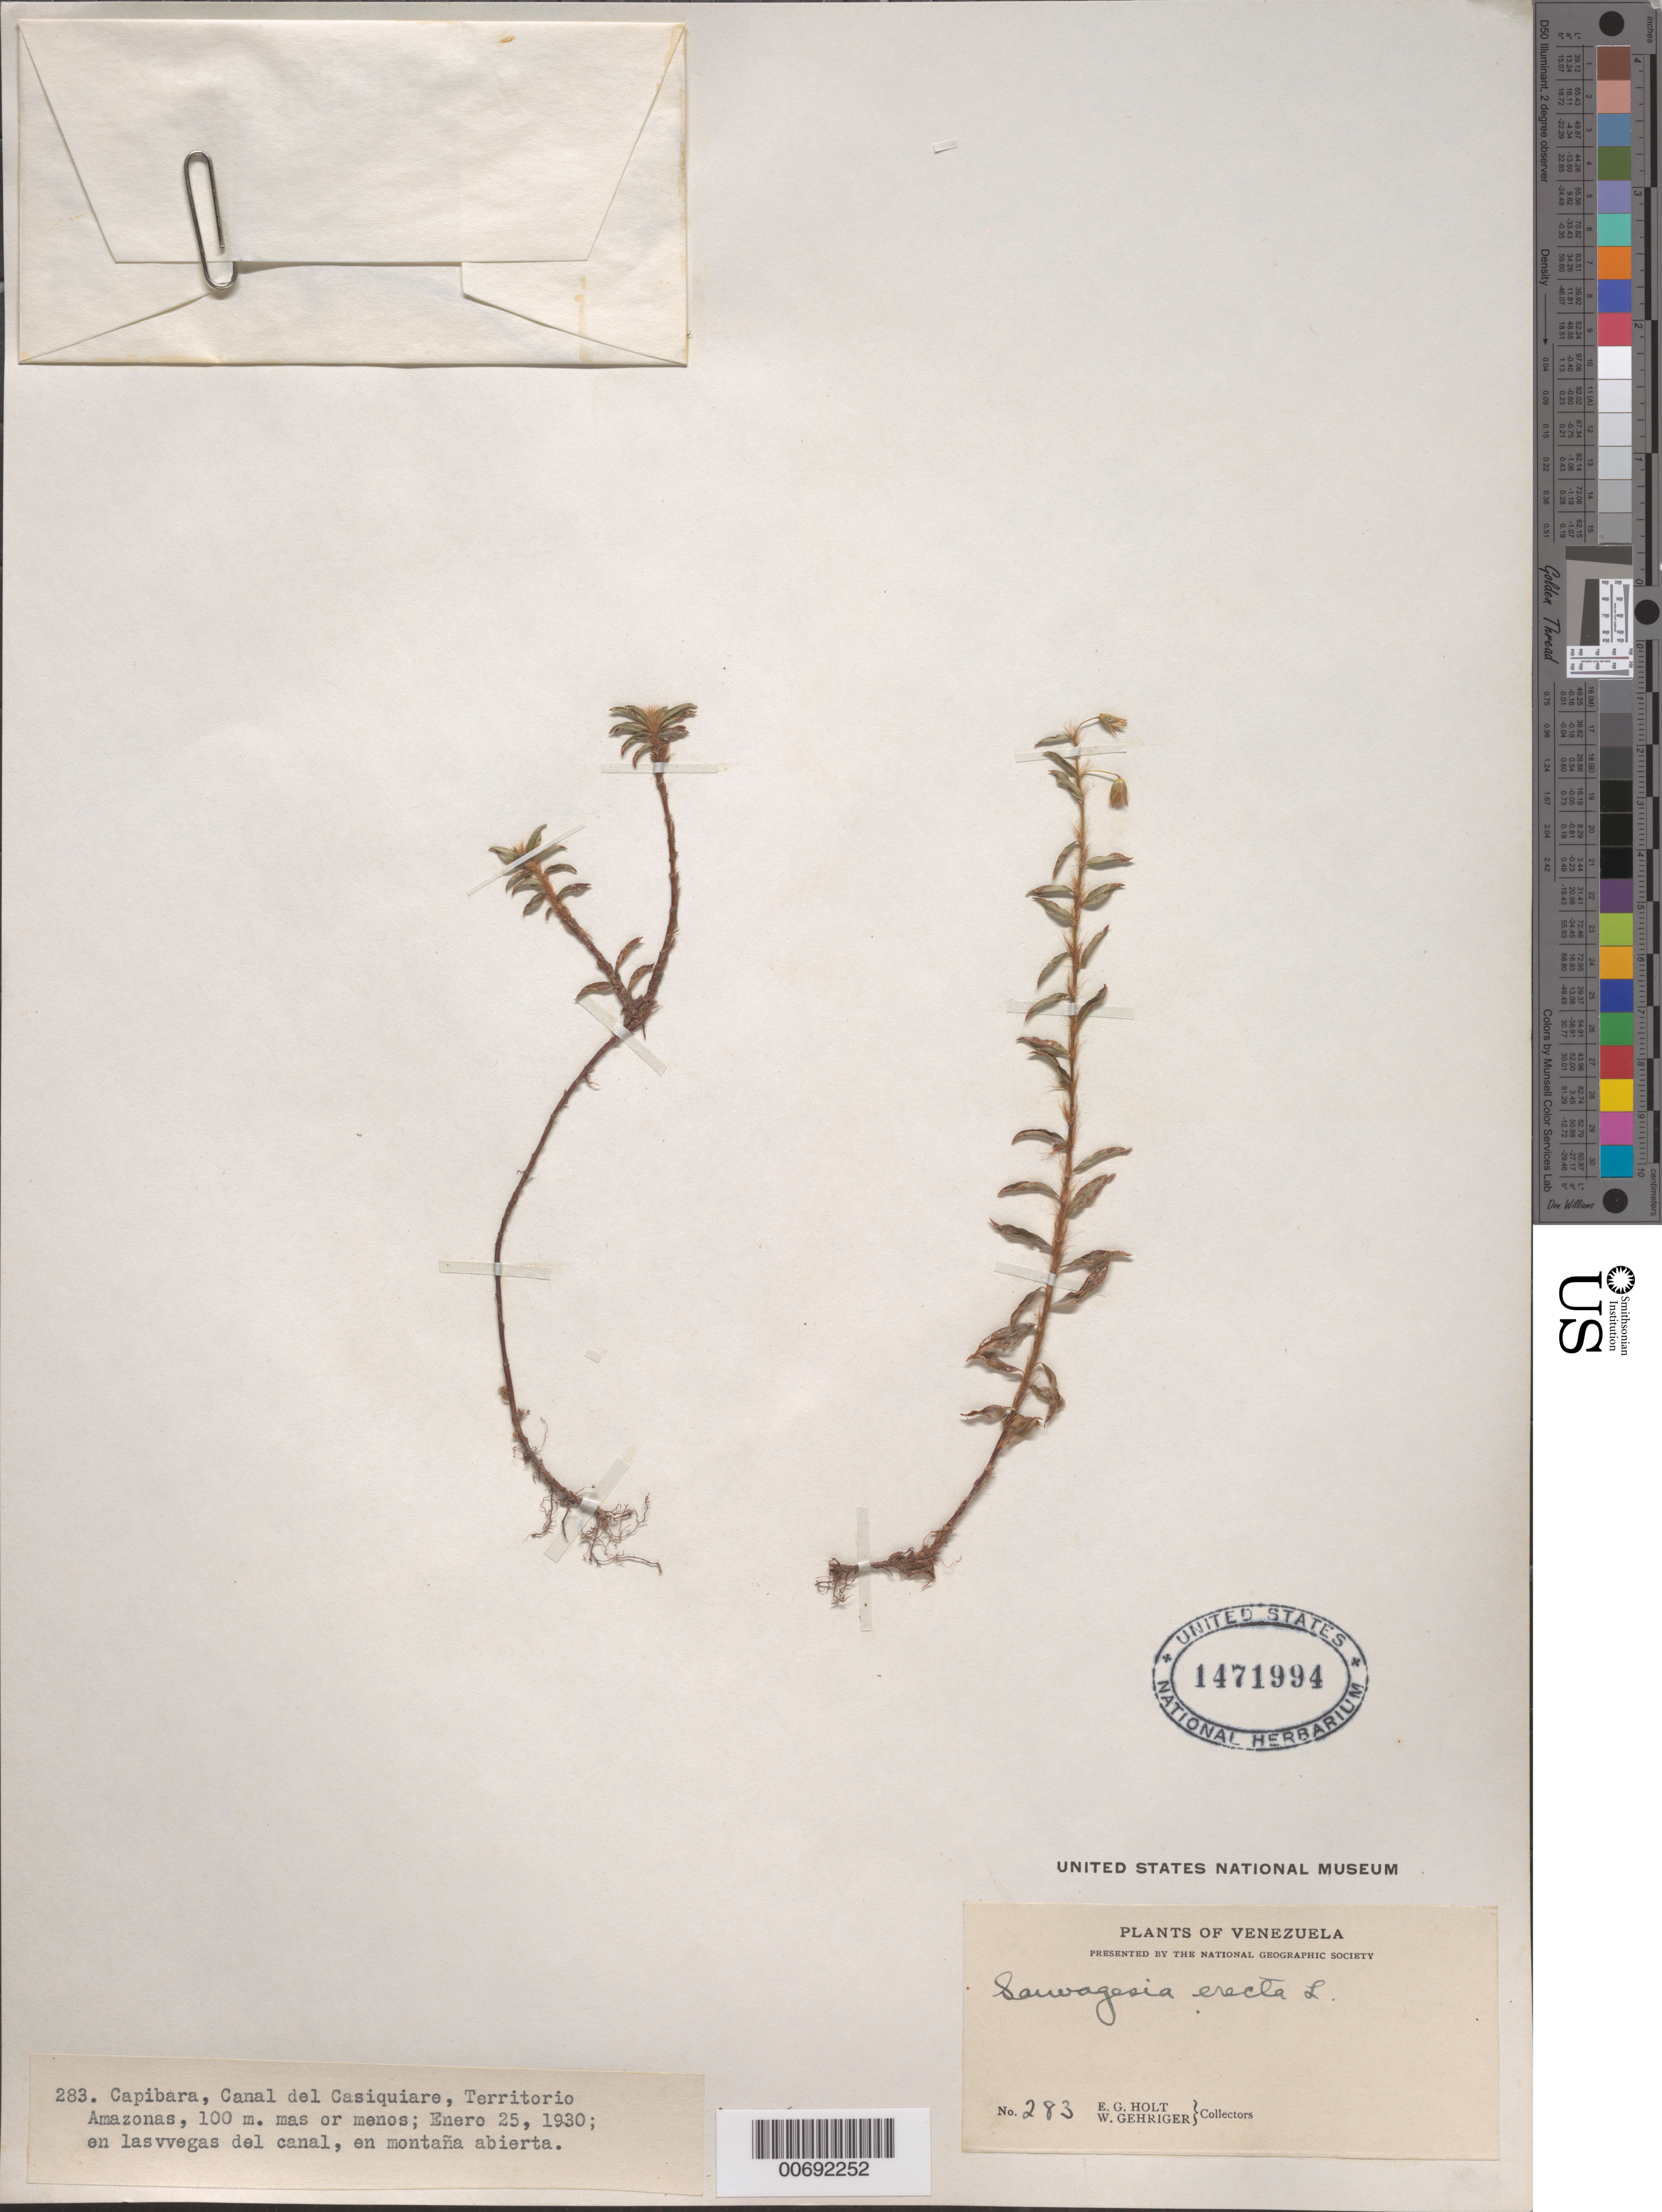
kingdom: Plantae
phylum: Tracheophyta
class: Magnoliopsida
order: Malpighiales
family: Ochnaceae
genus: Sauvagesia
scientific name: Sauvagesia erecta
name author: L.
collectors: E. Holt & W. Gehriger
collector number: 283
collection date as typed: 25-Jan-30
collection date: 1930-01-25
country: Venezuela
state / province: Amazonas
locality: Capibara, Canal del Casiquiare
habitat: Las vegas del canal, en montana abierta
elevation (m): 100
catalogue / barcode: US 1471994